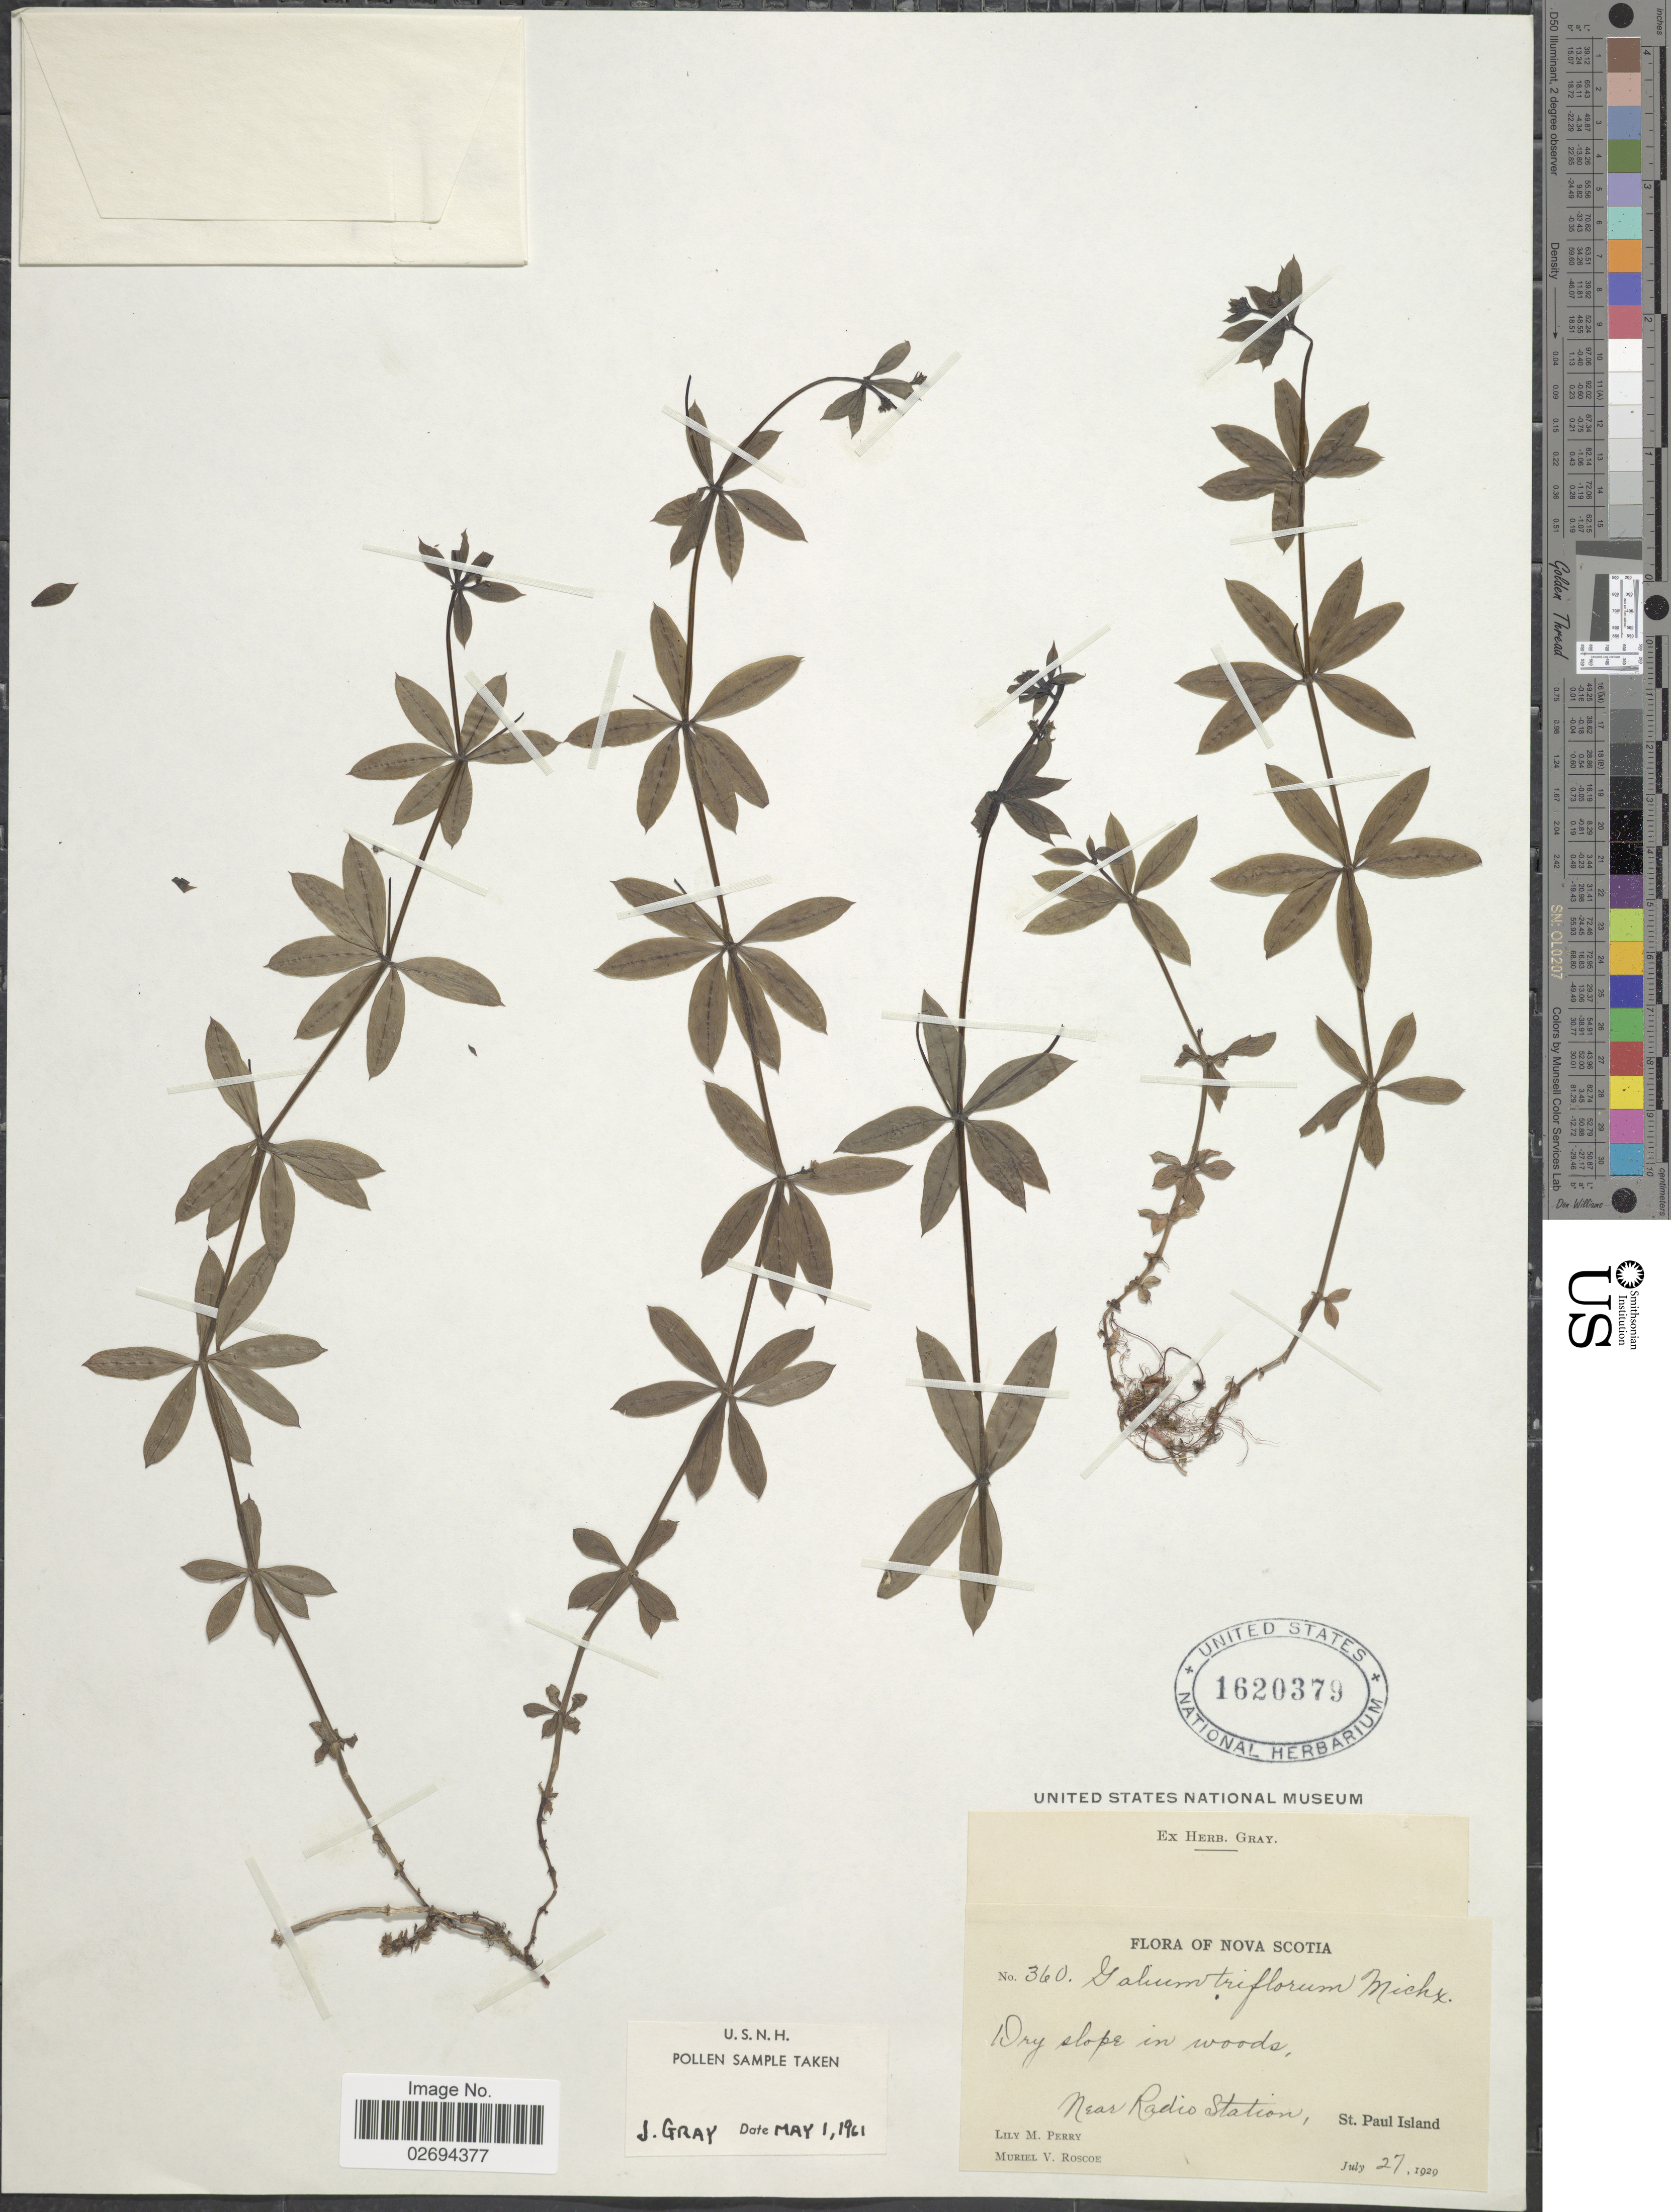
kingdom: Plantae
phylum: Tracheophyta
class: Magnoliopsida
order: Gentianales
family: Rubiaceae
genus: Galium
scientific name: Galium triflorum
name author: Michx.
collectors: L. M. Perry & M. Roscoe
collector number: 360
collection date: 1929-07-27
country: Canada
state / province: Nova Scotia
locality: Dry slope in woods, Near Radio Station, St. Paul Island.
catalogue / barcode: US 1620379